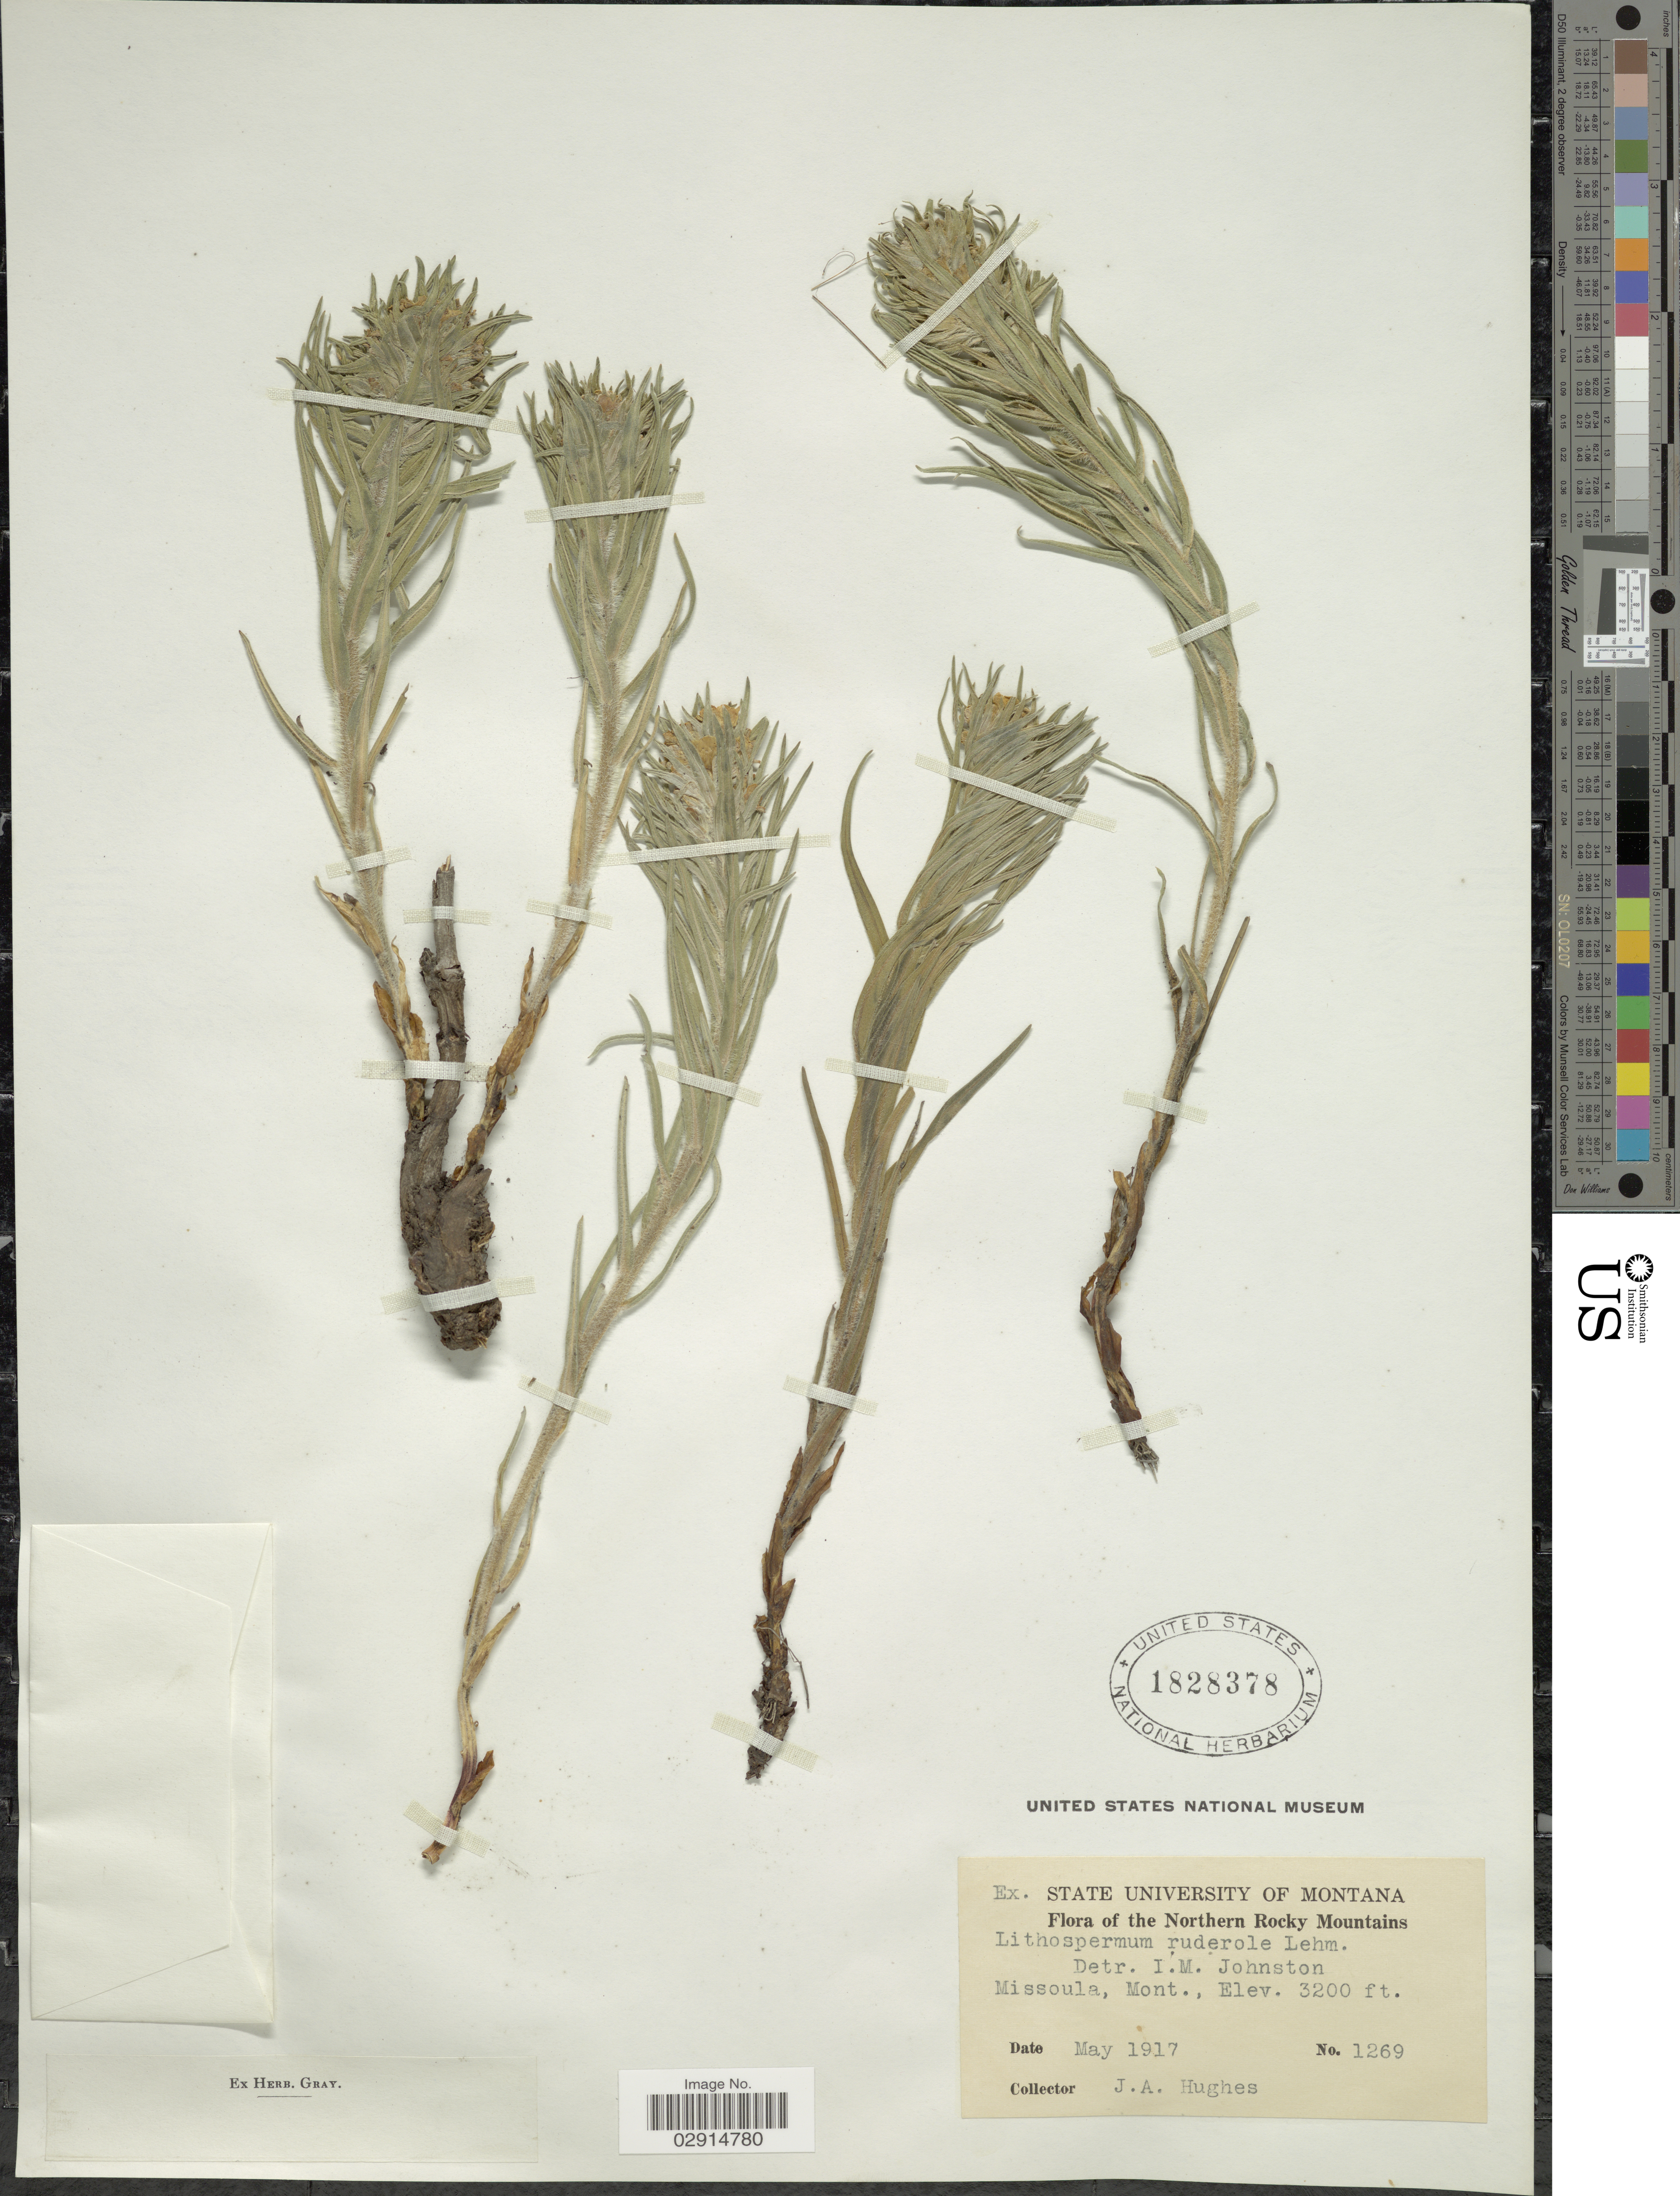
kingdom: Plantae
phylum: Tracheophyta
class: Magnoliopsida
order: Boraginales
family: Boraginaceae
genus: Lithospermum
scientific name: Lithospermum ruderale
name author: Douglas ex Lehm.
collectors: J. Hughes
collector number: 1269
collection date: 1917-05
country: United States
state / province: Montana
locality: Northern Rocky Mountains, Missoula.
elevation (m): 975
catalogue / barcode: US 1828378